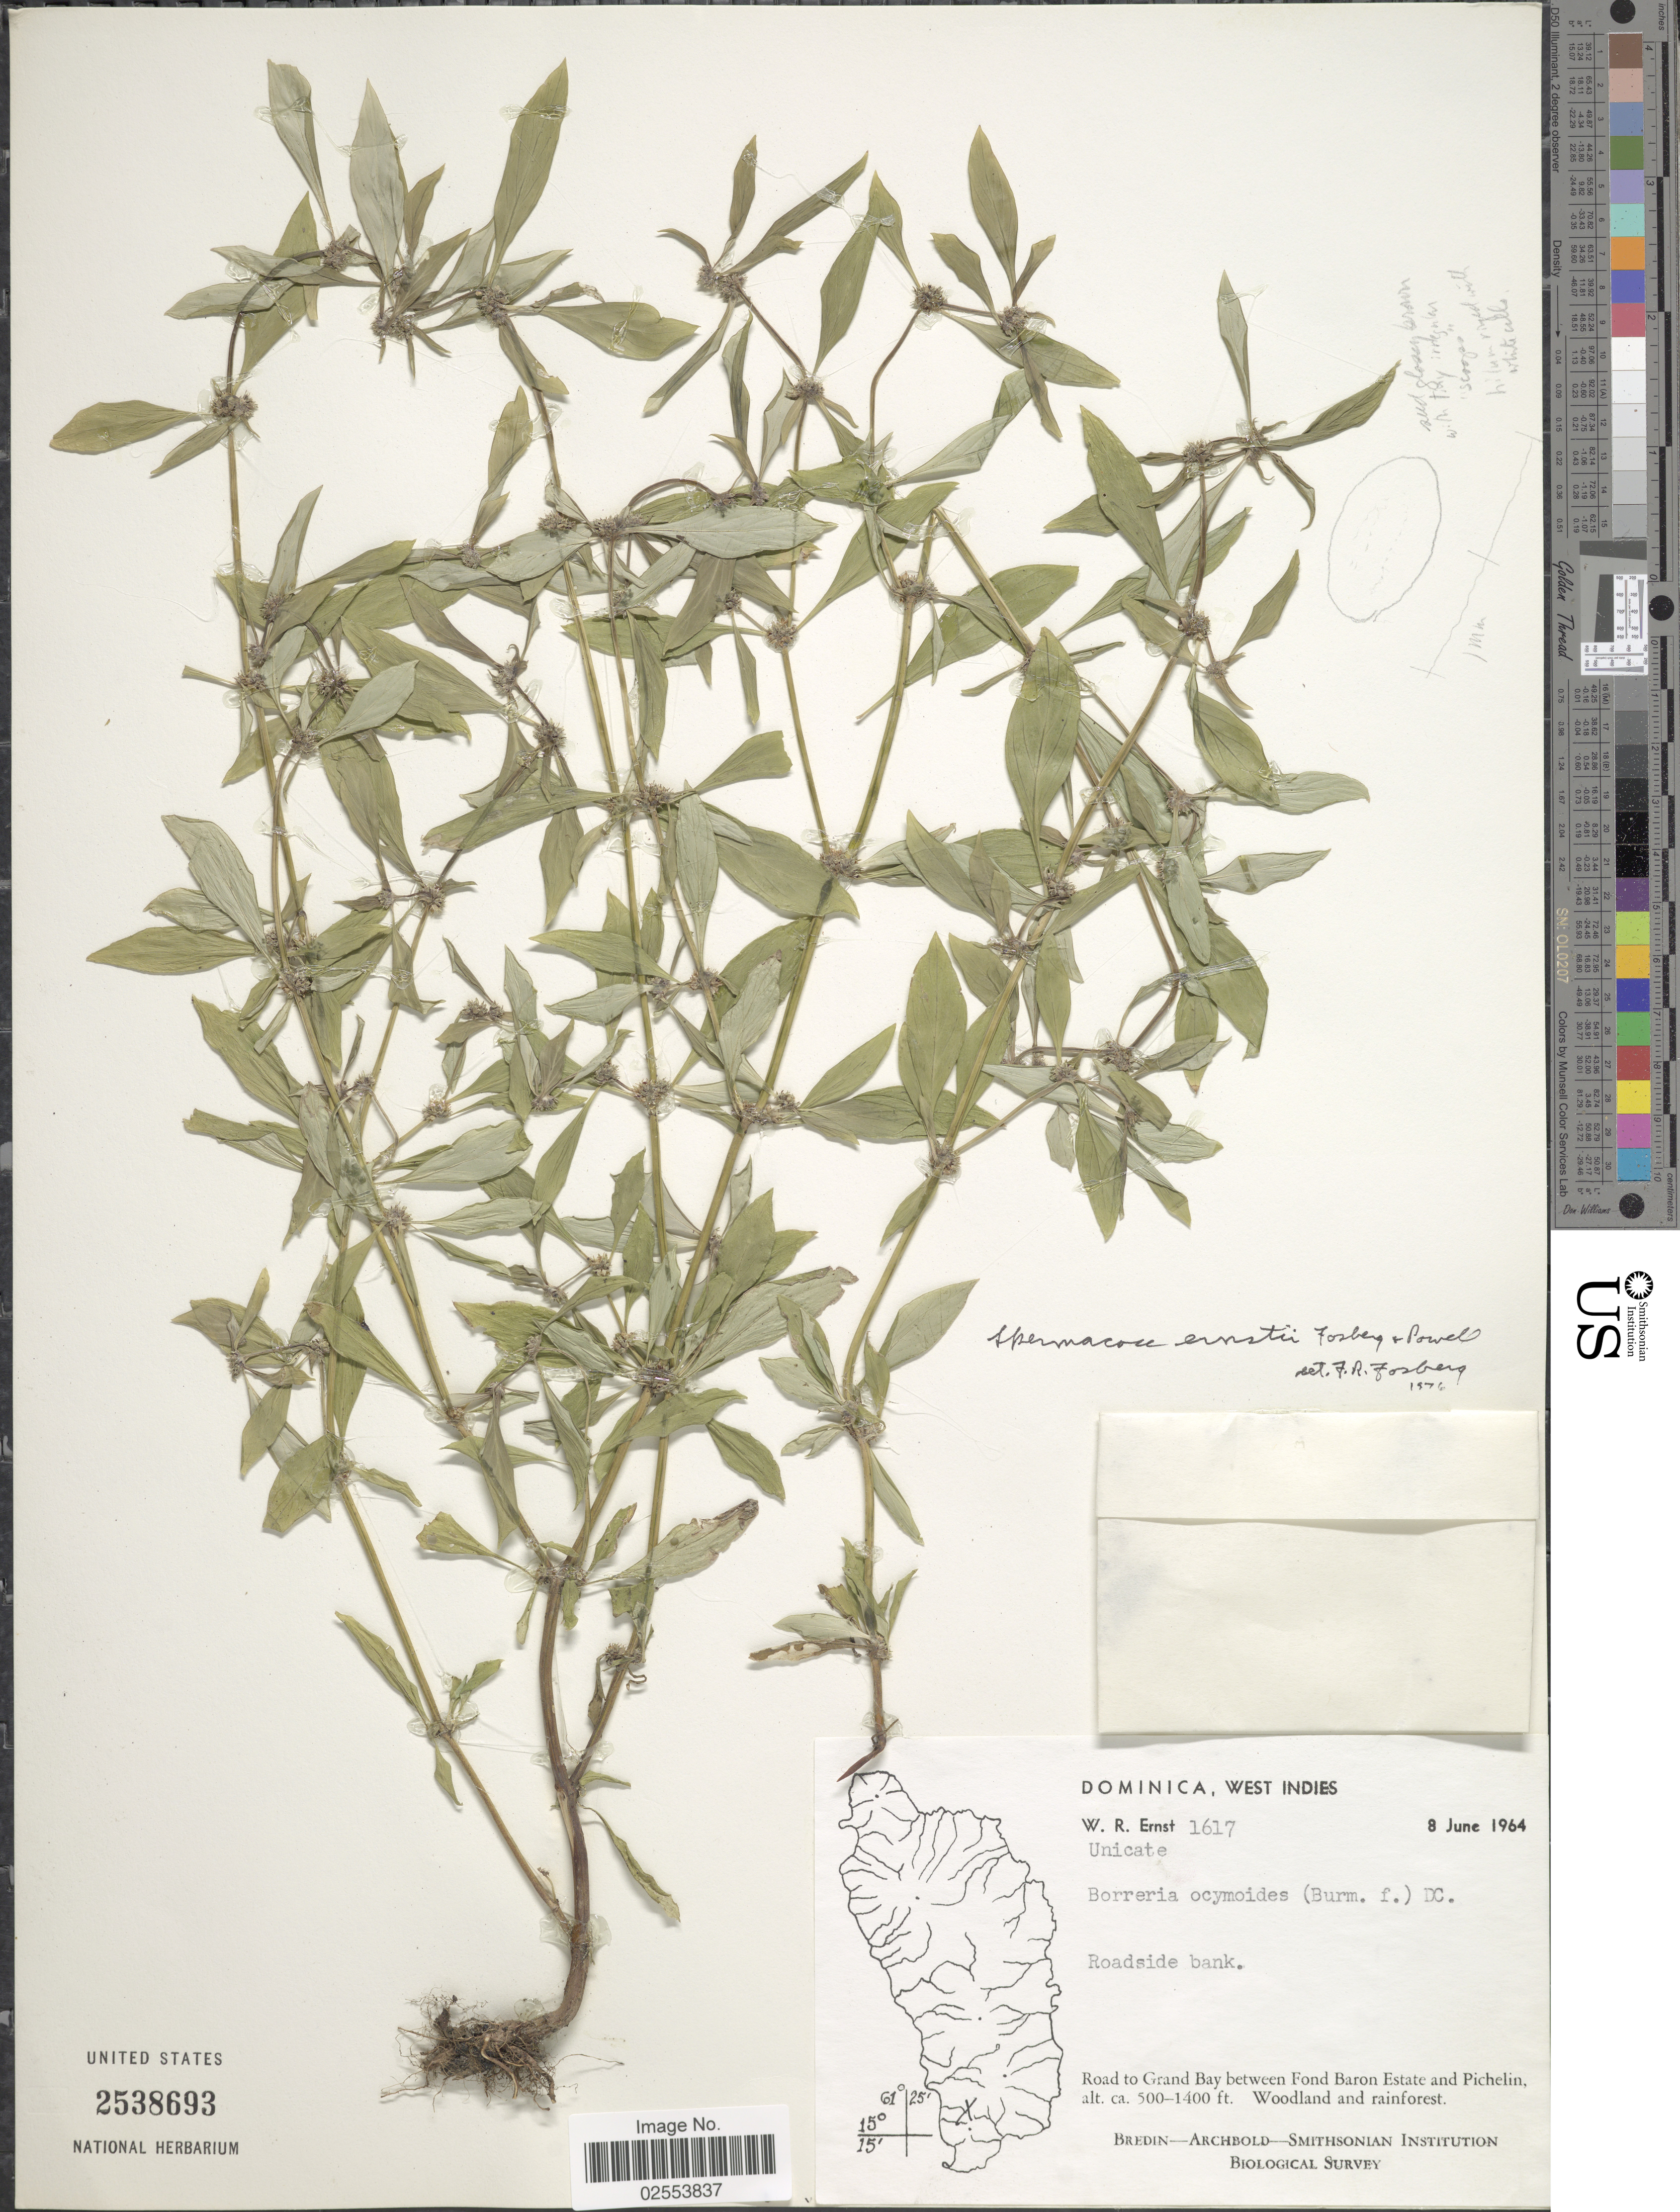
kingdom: Plantae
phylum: Tracheophyta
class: Magnoliopsida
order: Gentianales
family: Rubiaceae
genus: Spermacoce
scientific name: Spermacoce ernstii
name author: Fosberg & D.A. Powell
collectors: W. R. Ernst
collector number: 1617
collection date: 1964-06-08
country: Dominica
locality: Roadside bank, Road to Grand Bay between Fond Baron Estate and Pichelin.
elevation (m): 152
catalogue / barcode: US 2538693